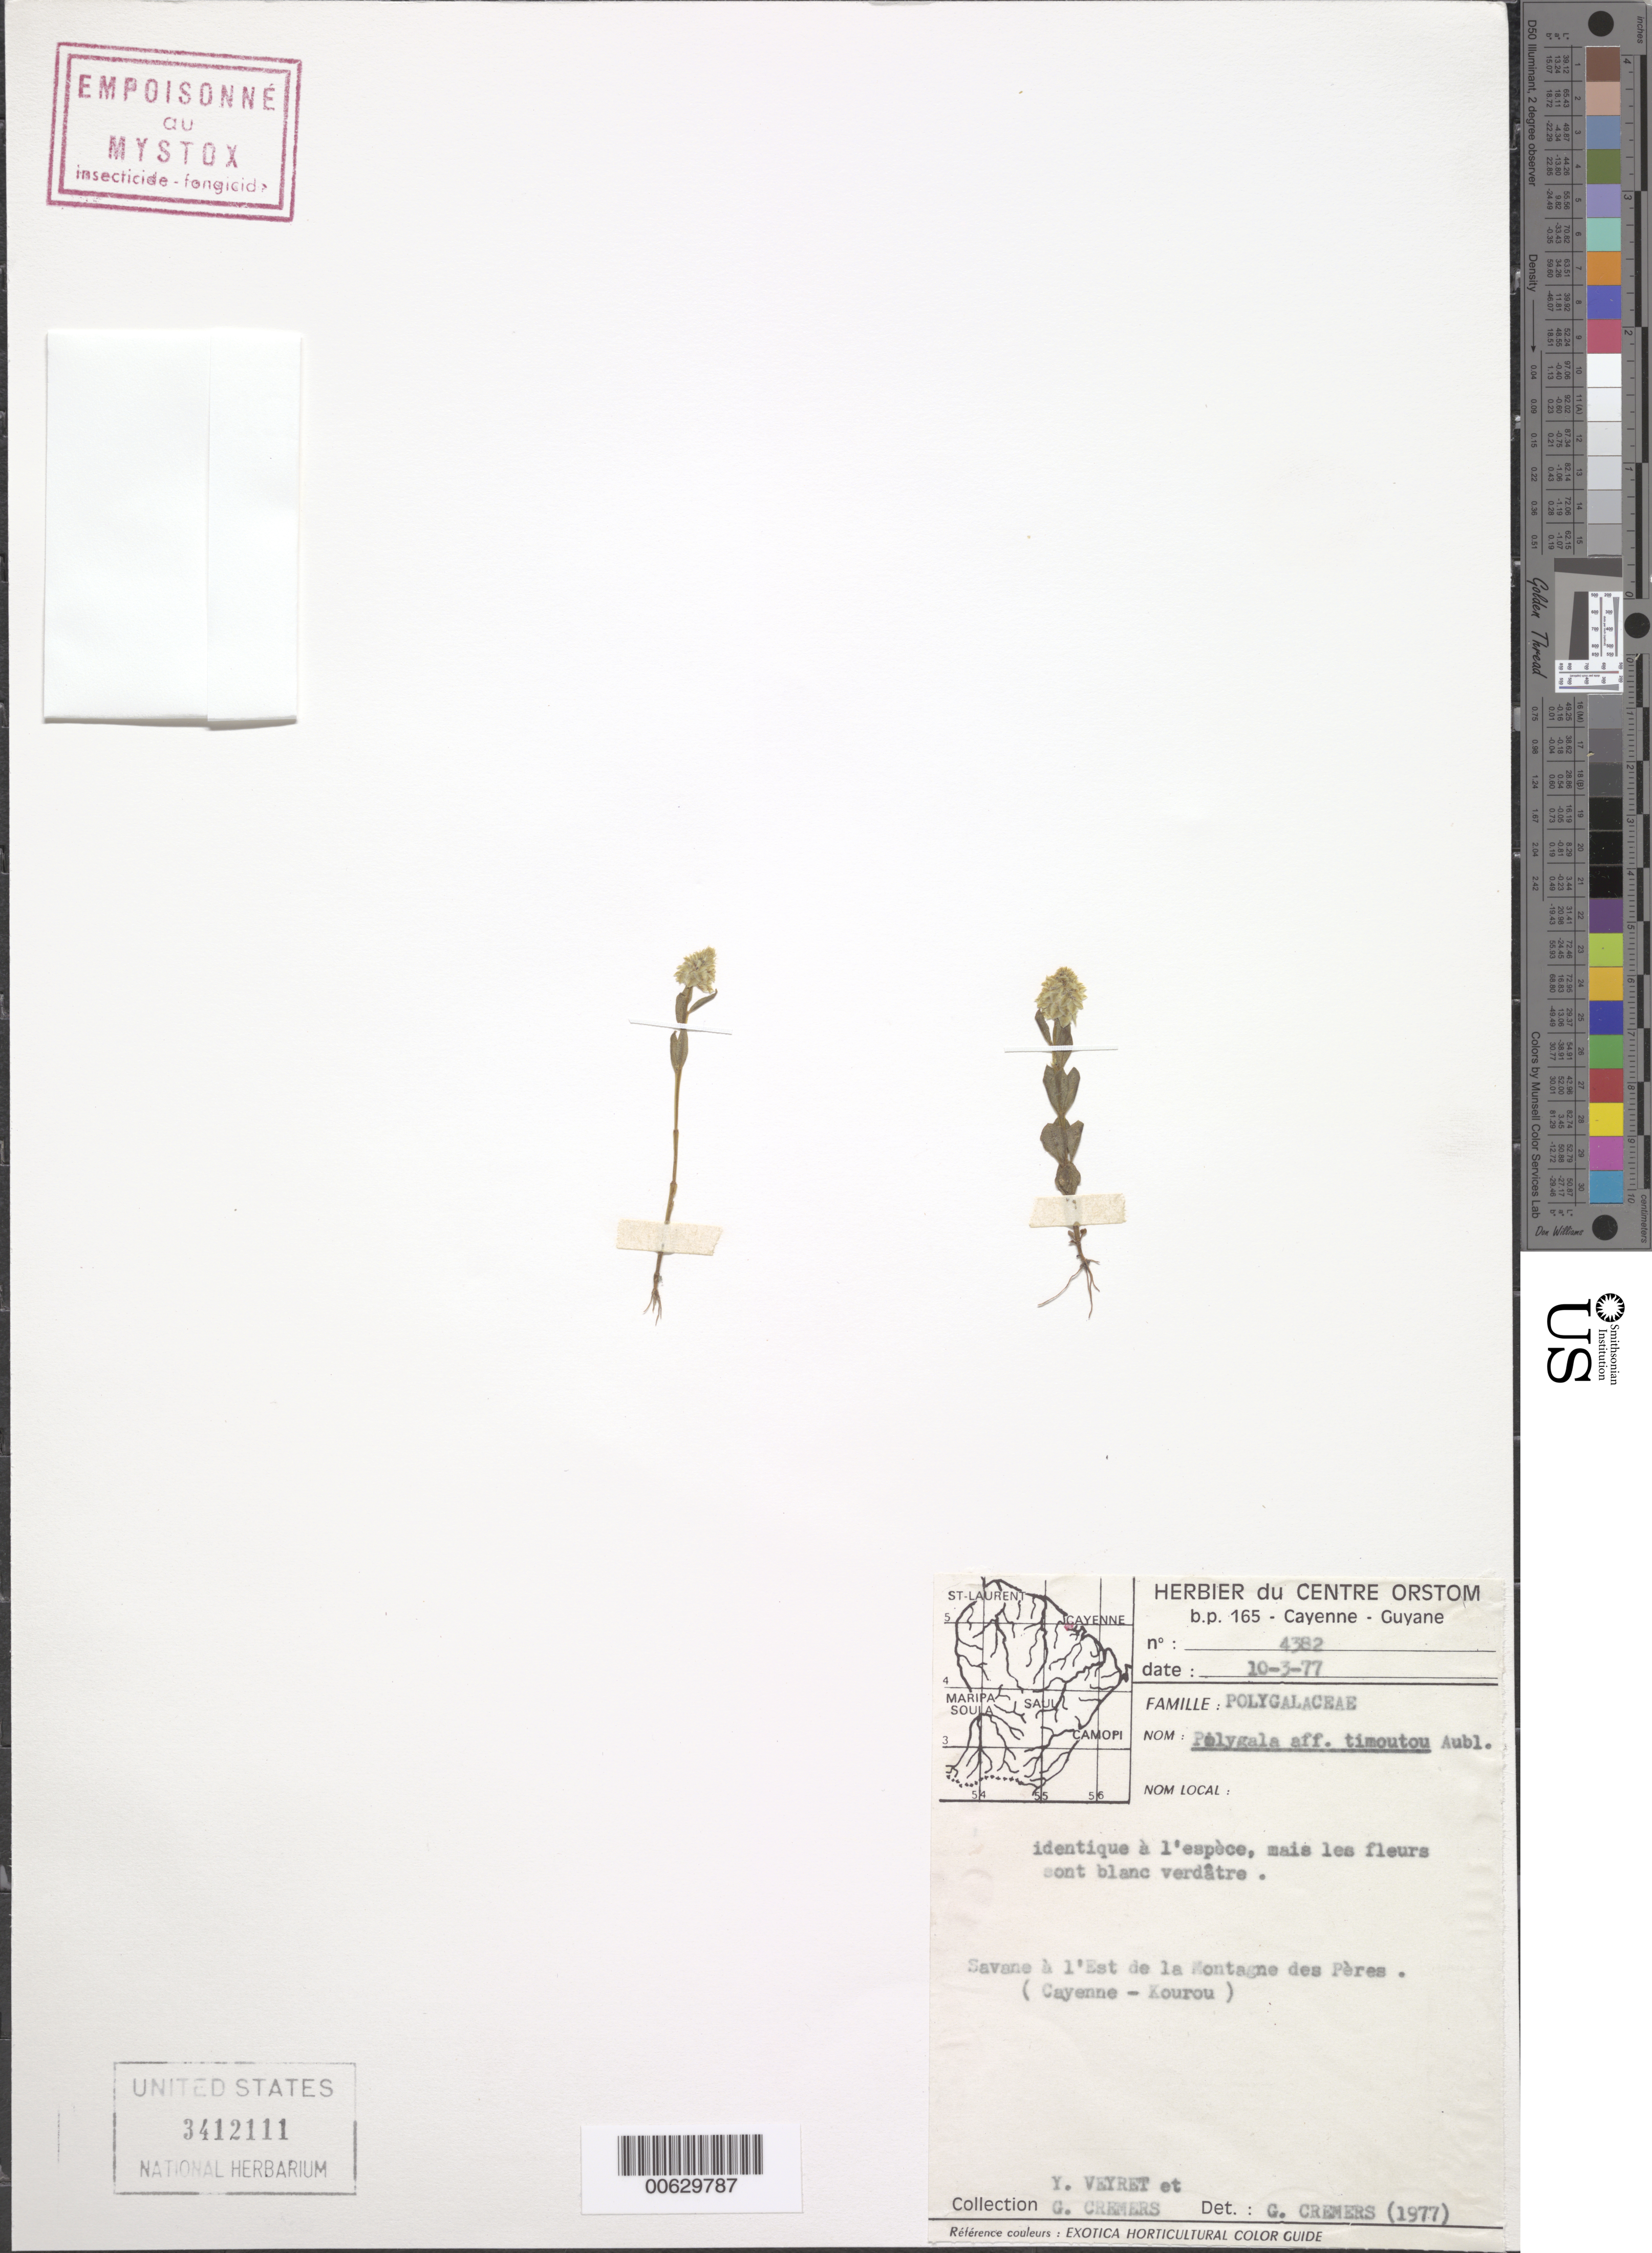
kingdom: Plantae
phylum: Tracheophyta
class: Magnoliopsida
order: Fabales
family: Polygalaceae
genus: Polygala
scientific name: Polygala timoutou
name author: Aubl.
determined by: Cremers, Georges A.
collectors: Y. Veyret & G. Cremers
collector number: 4382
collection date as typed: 10-Mar-77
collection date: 1977-03-10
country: French Guiana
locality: Montagnes des Pères (Cayenne-Kourou)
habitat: Savanna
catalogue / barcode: US 3412111